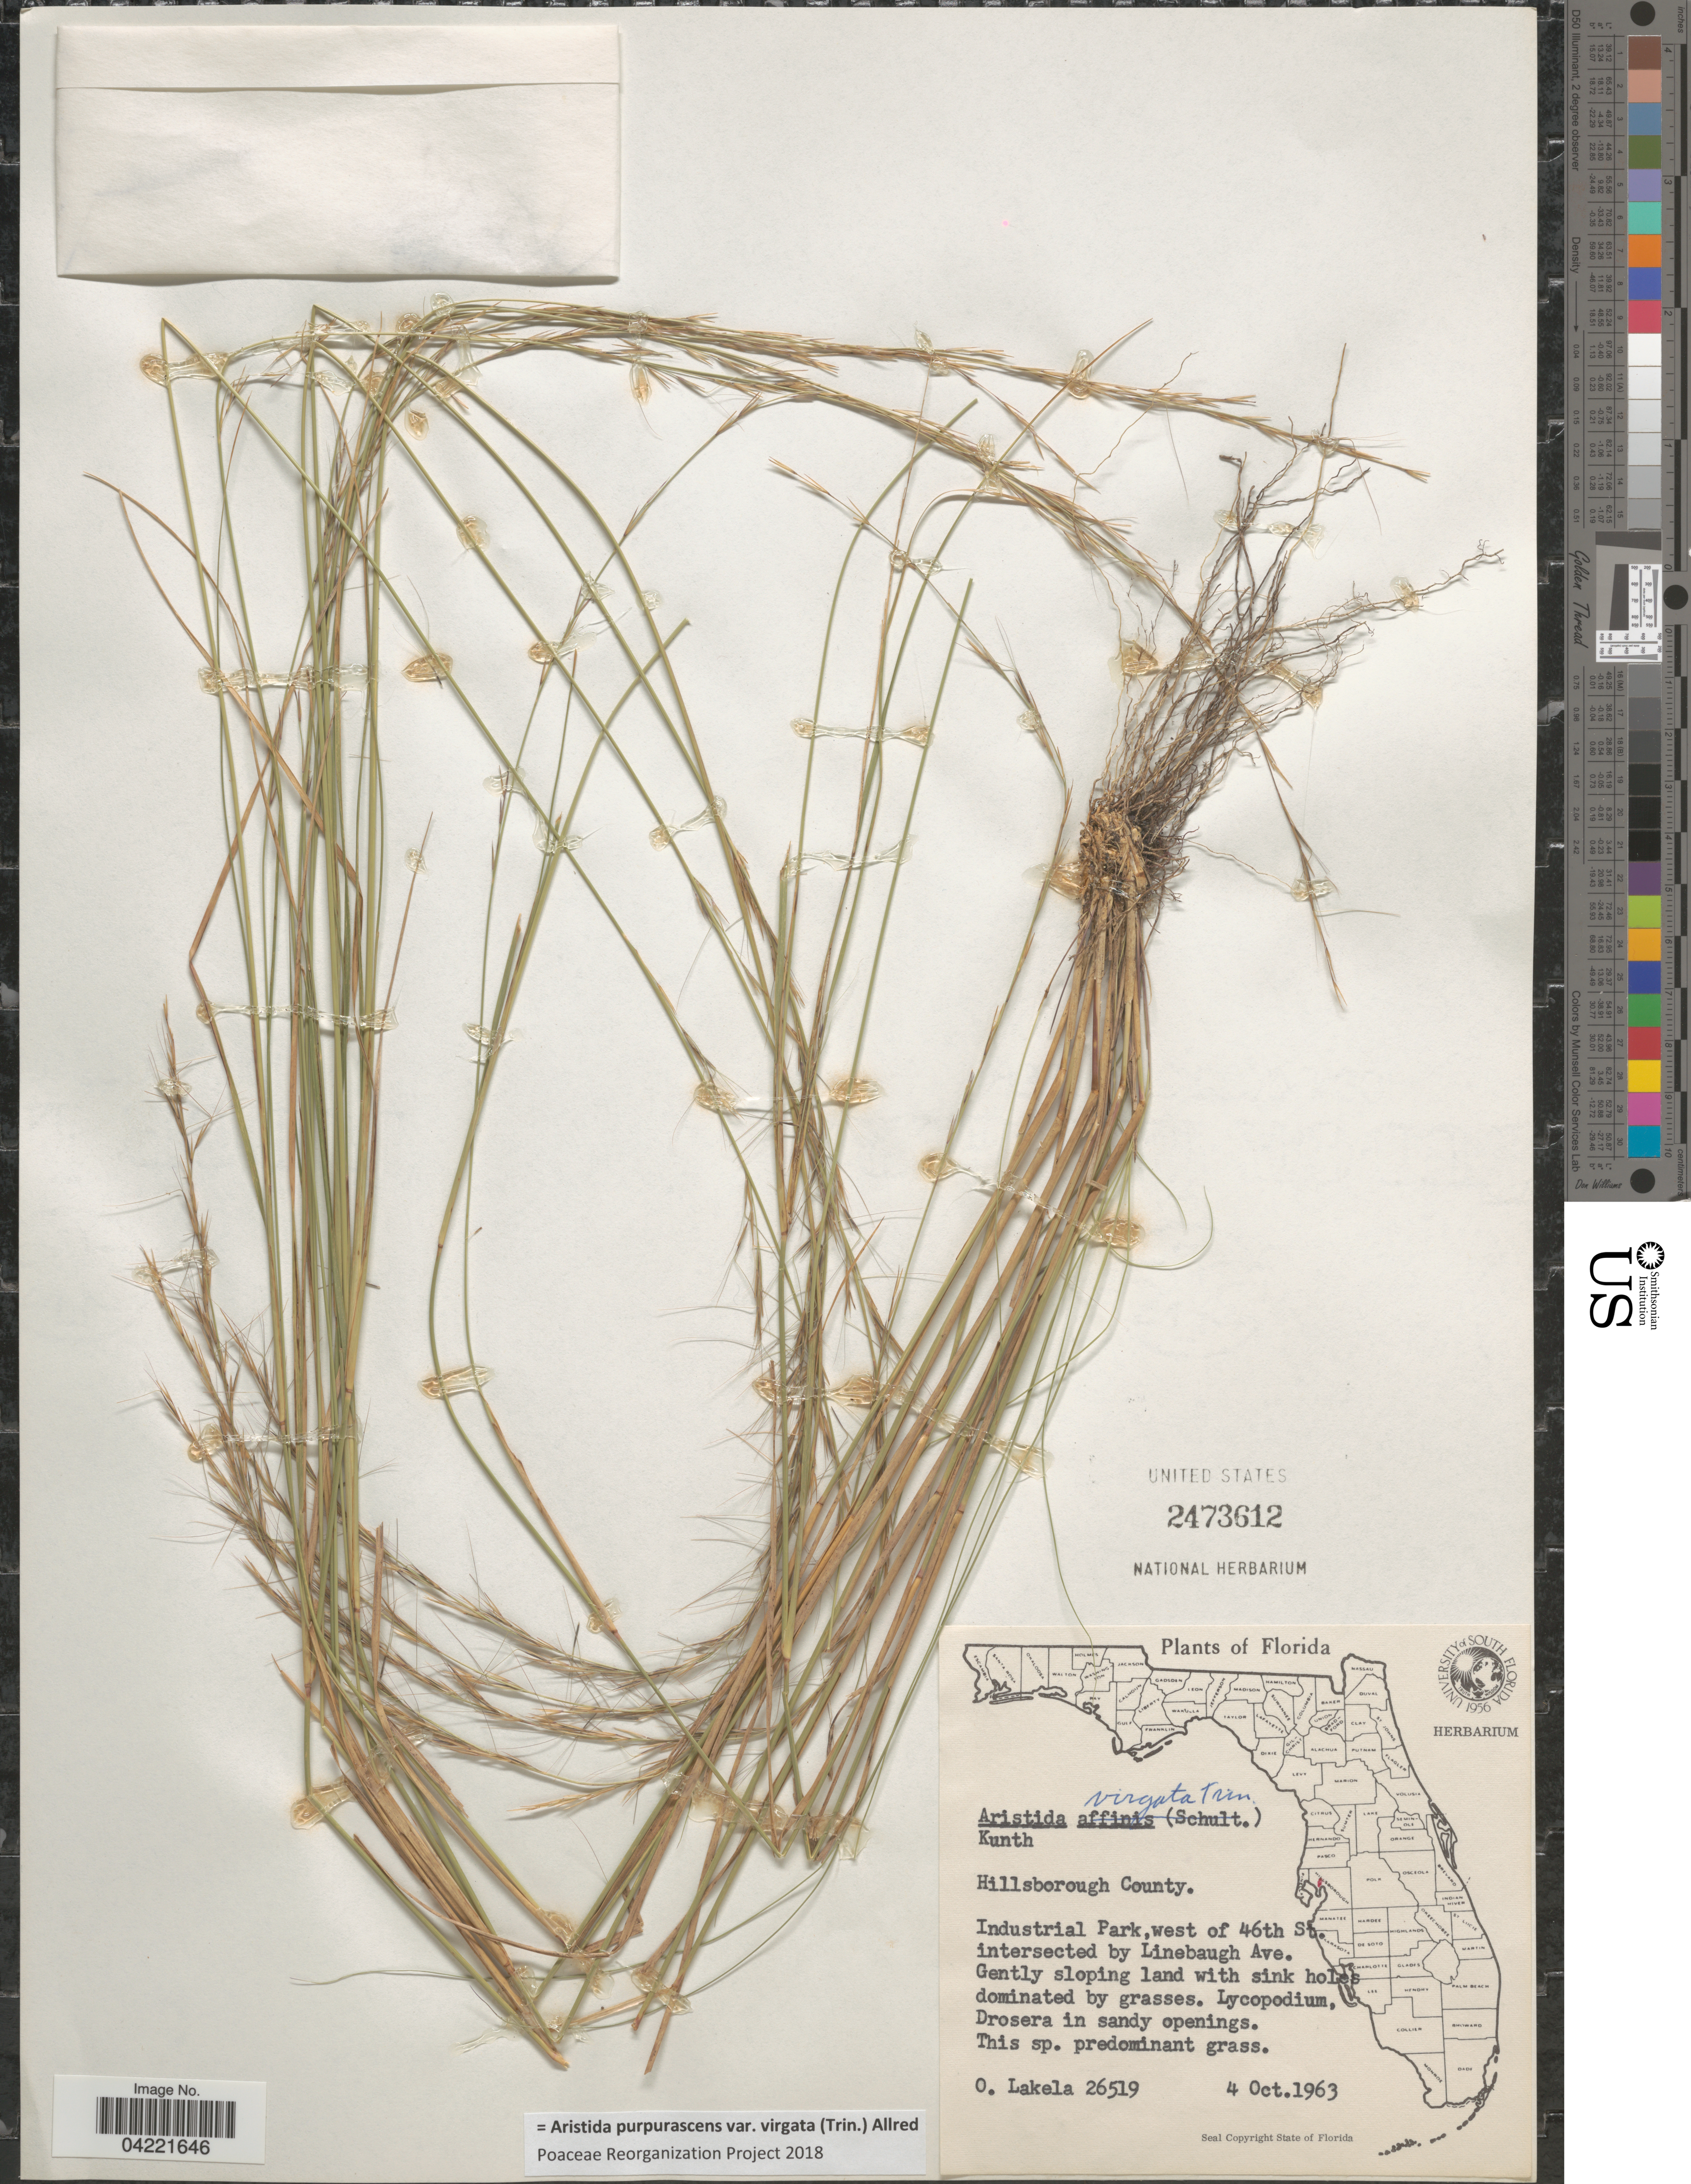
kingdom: Plantae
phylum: Tracheophyta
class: Liliopsida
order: Poales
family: Poaceae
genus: Aristida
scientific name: Aristida purpurascens var. virgata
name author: (Trin.) Allred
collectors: O. Lakela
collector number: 26519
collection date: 1963-10-04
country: United States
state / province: Florida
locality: Hillsborough County. Industrial Park, west of 46th St. intersected by Lindebaugh Ave.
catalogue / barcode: US 2473612